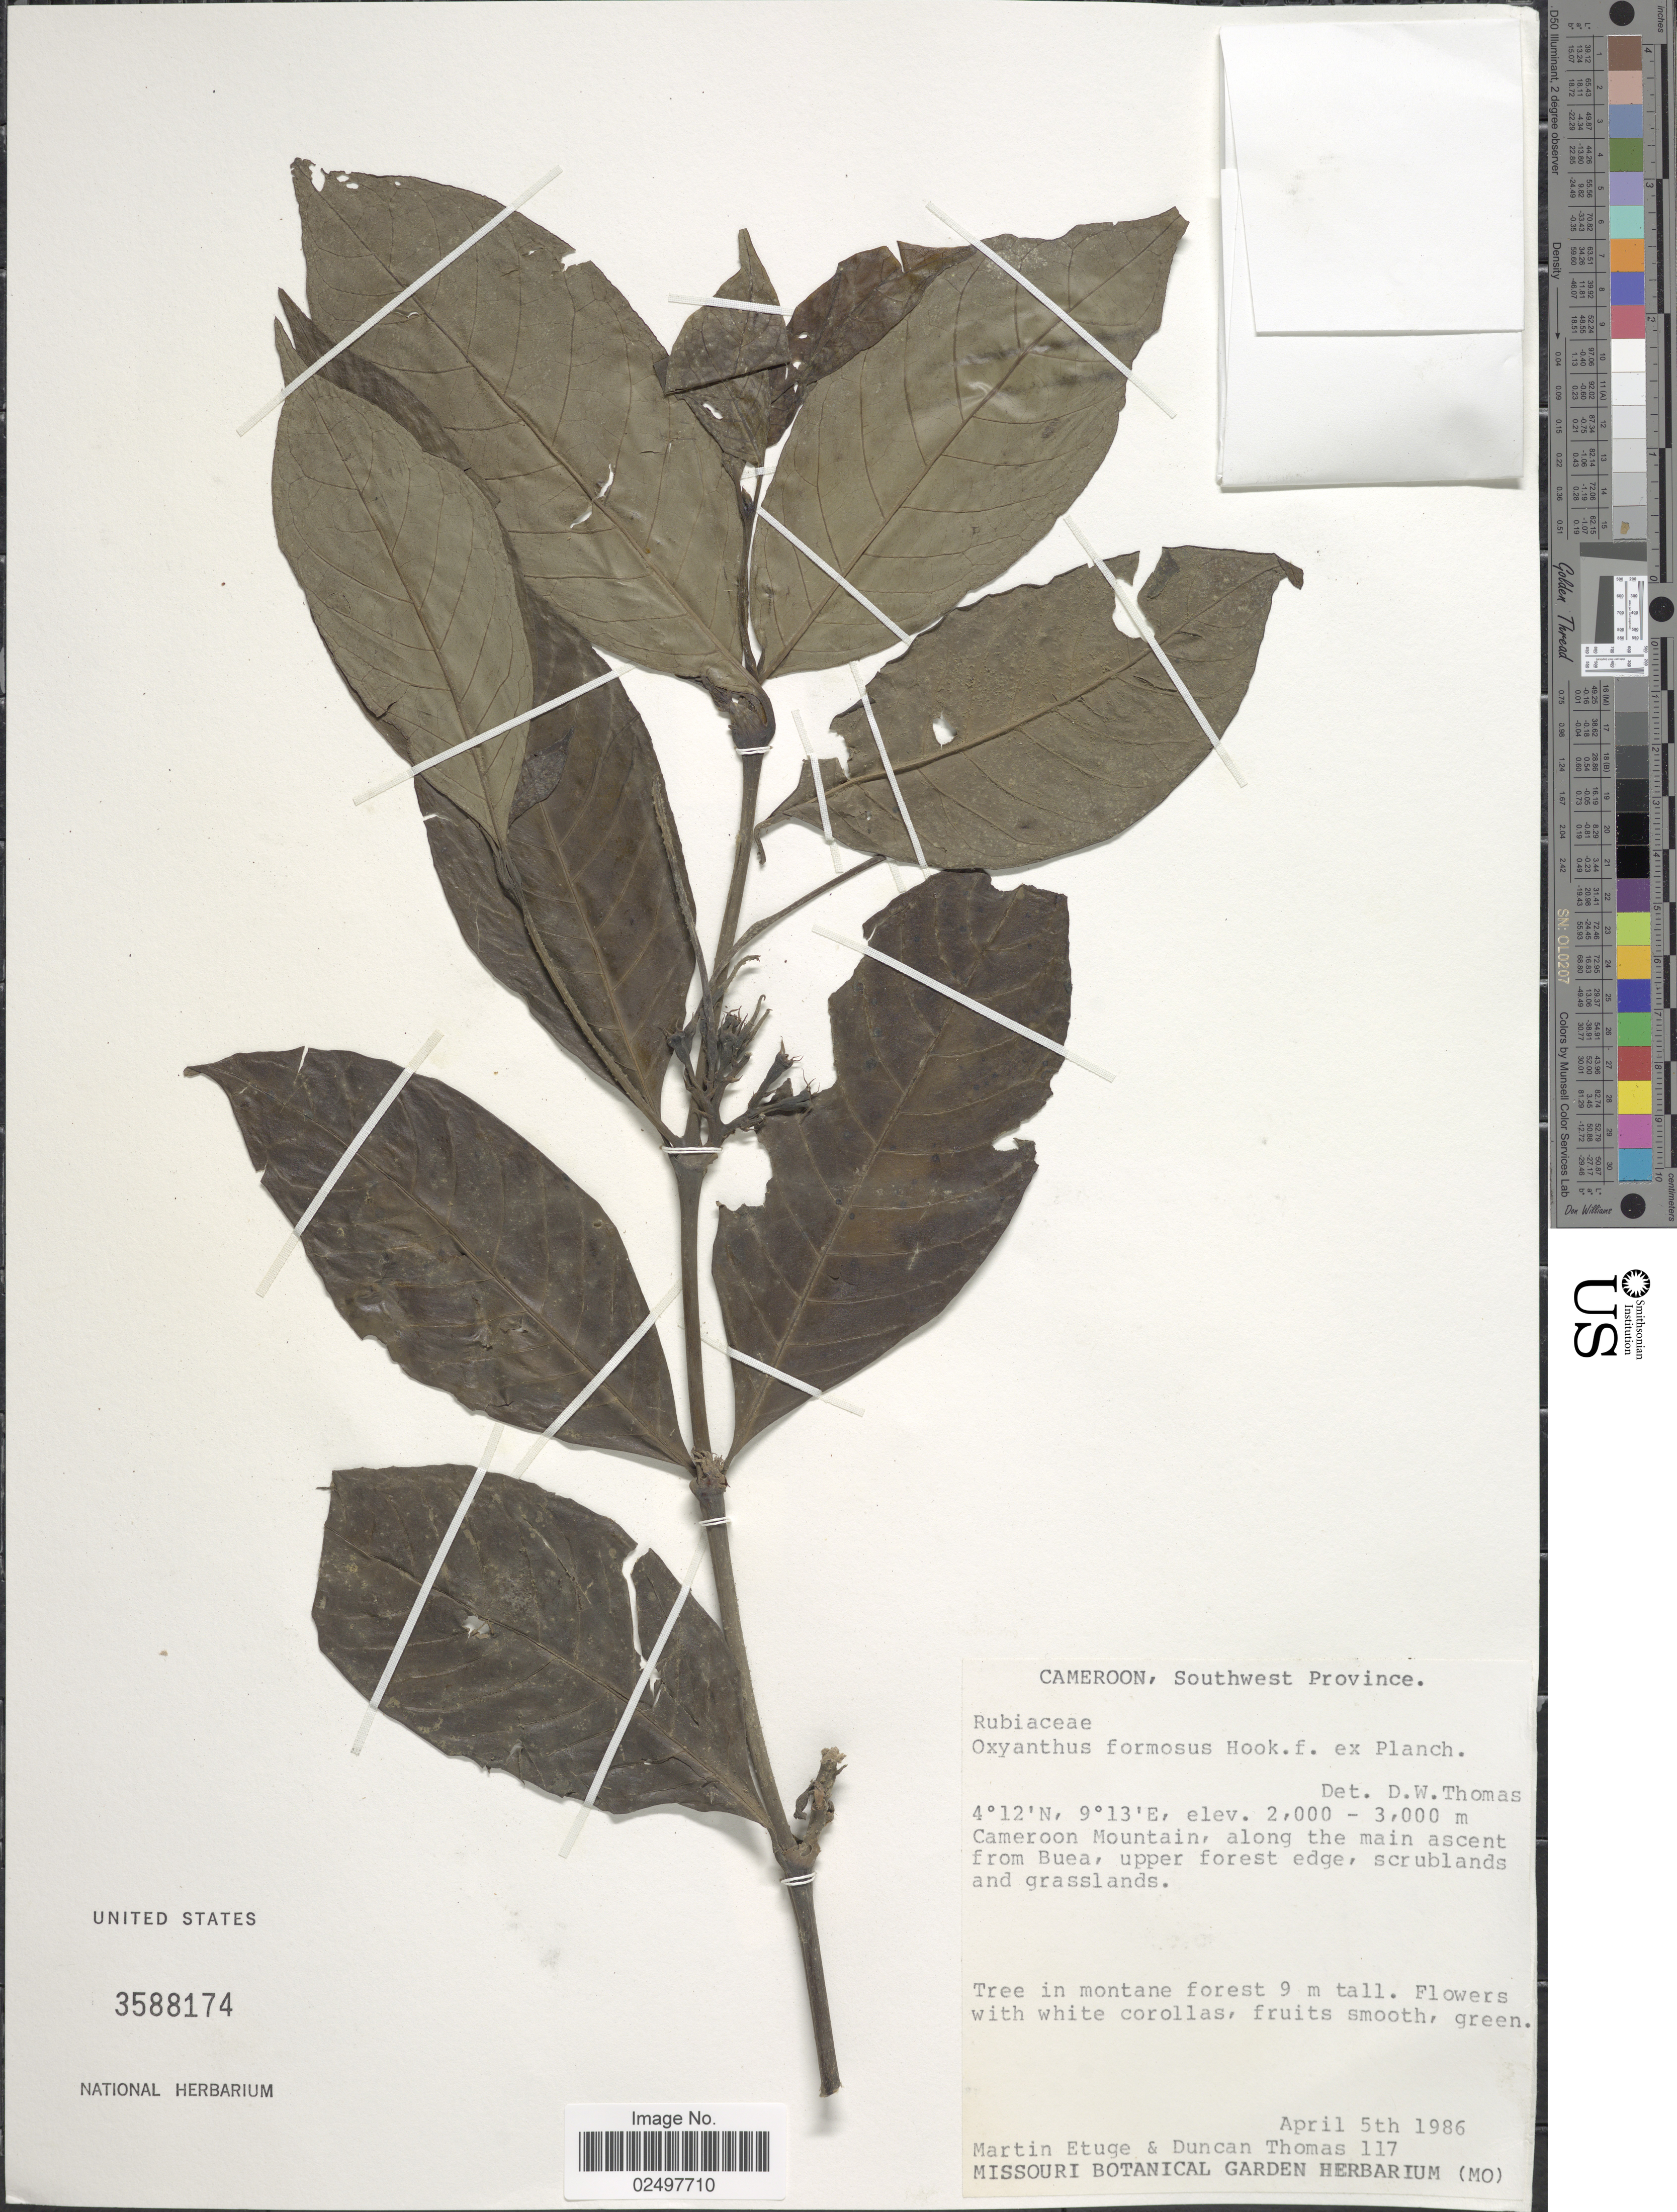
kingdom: Plantae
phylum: Tracheophyta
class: Magnoliopsida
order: Gentianales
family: Rubiaceae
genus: Oxyanthus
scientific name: Oxyanthus formosus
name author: Hook. f. ex Planch.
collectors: M. Etuge & D. W. Thomas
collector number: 117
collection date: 1986-04-05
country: Cameroon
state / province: Sud-Ouest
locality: Cameroon Mountain, along the main ascent from Buea, upper forest edge, scrublands and grasslands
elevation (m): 2000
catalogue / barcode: US 3588174